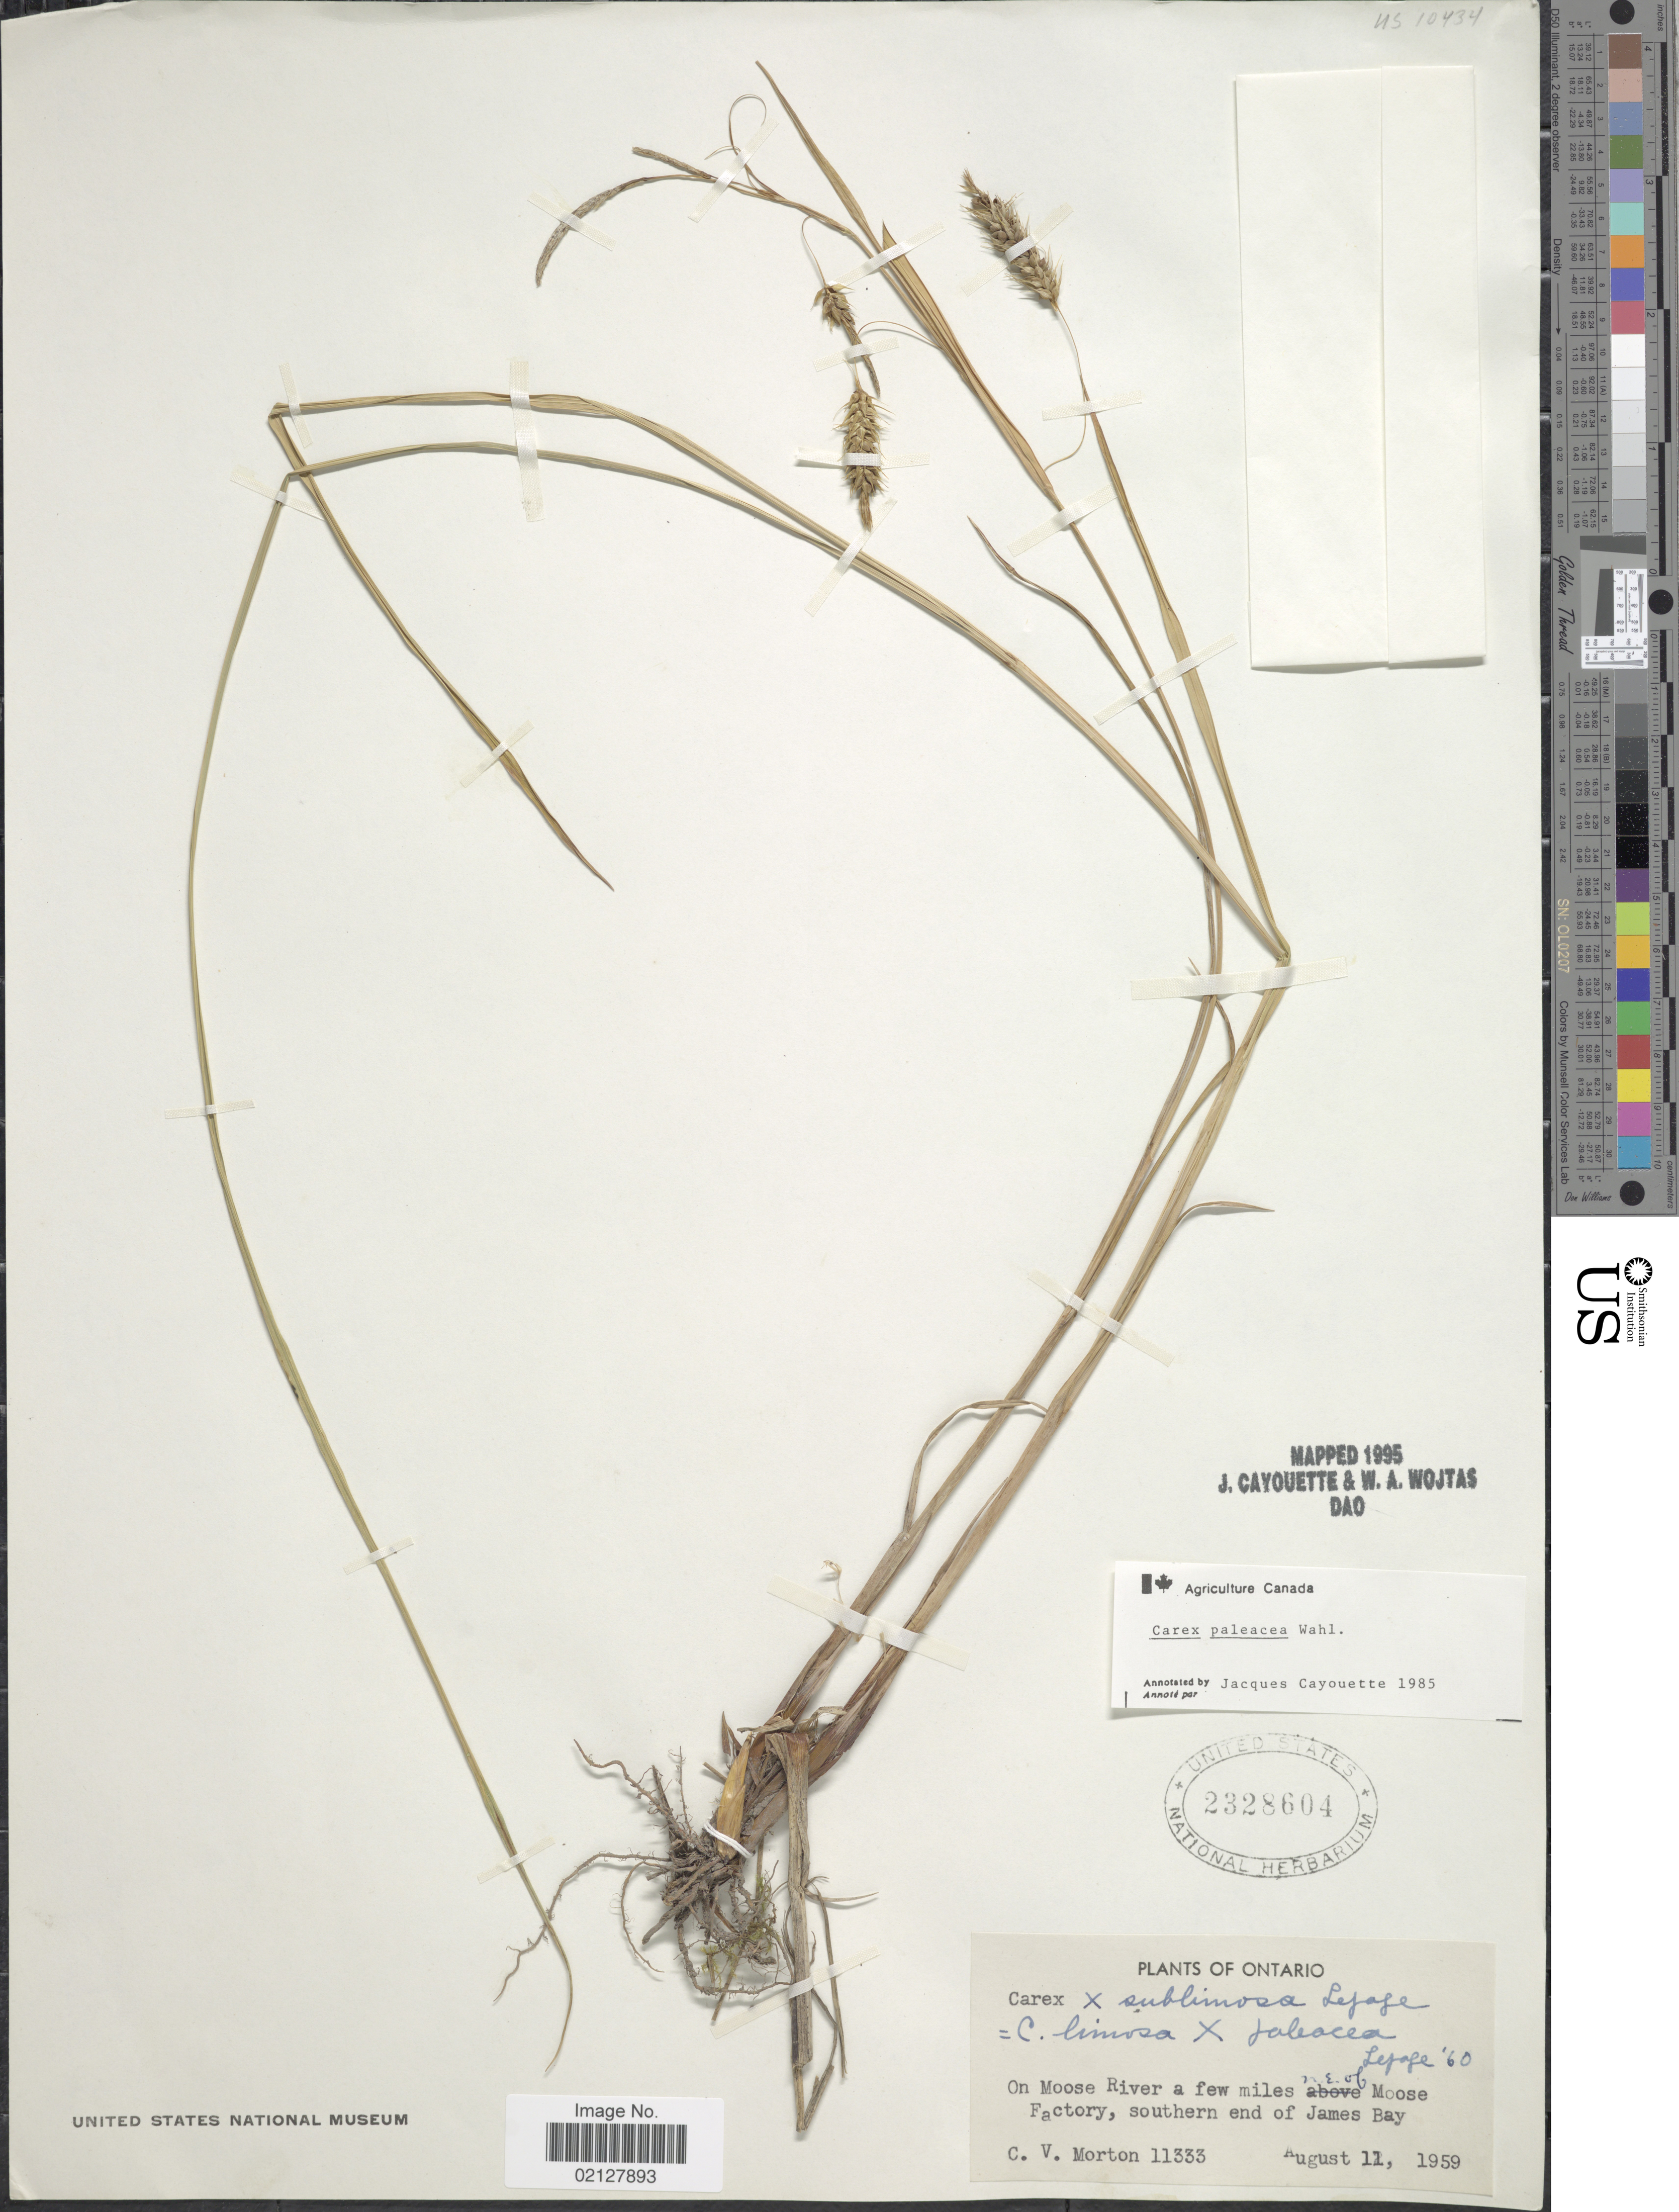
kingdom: Plantae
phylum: Tracheophyta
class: Liliopsida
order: Poales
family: Cyperaceae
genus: Carex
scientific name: Carex paleacea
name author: Schreb. ex Wahlenb.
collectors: C. V. Morton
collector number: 11333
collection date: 1959-08-11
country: Canada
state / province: Ontario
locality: On Moose River a few miles N.E. of Moose Factory, southern end of James Bay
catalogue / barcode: US 2328604